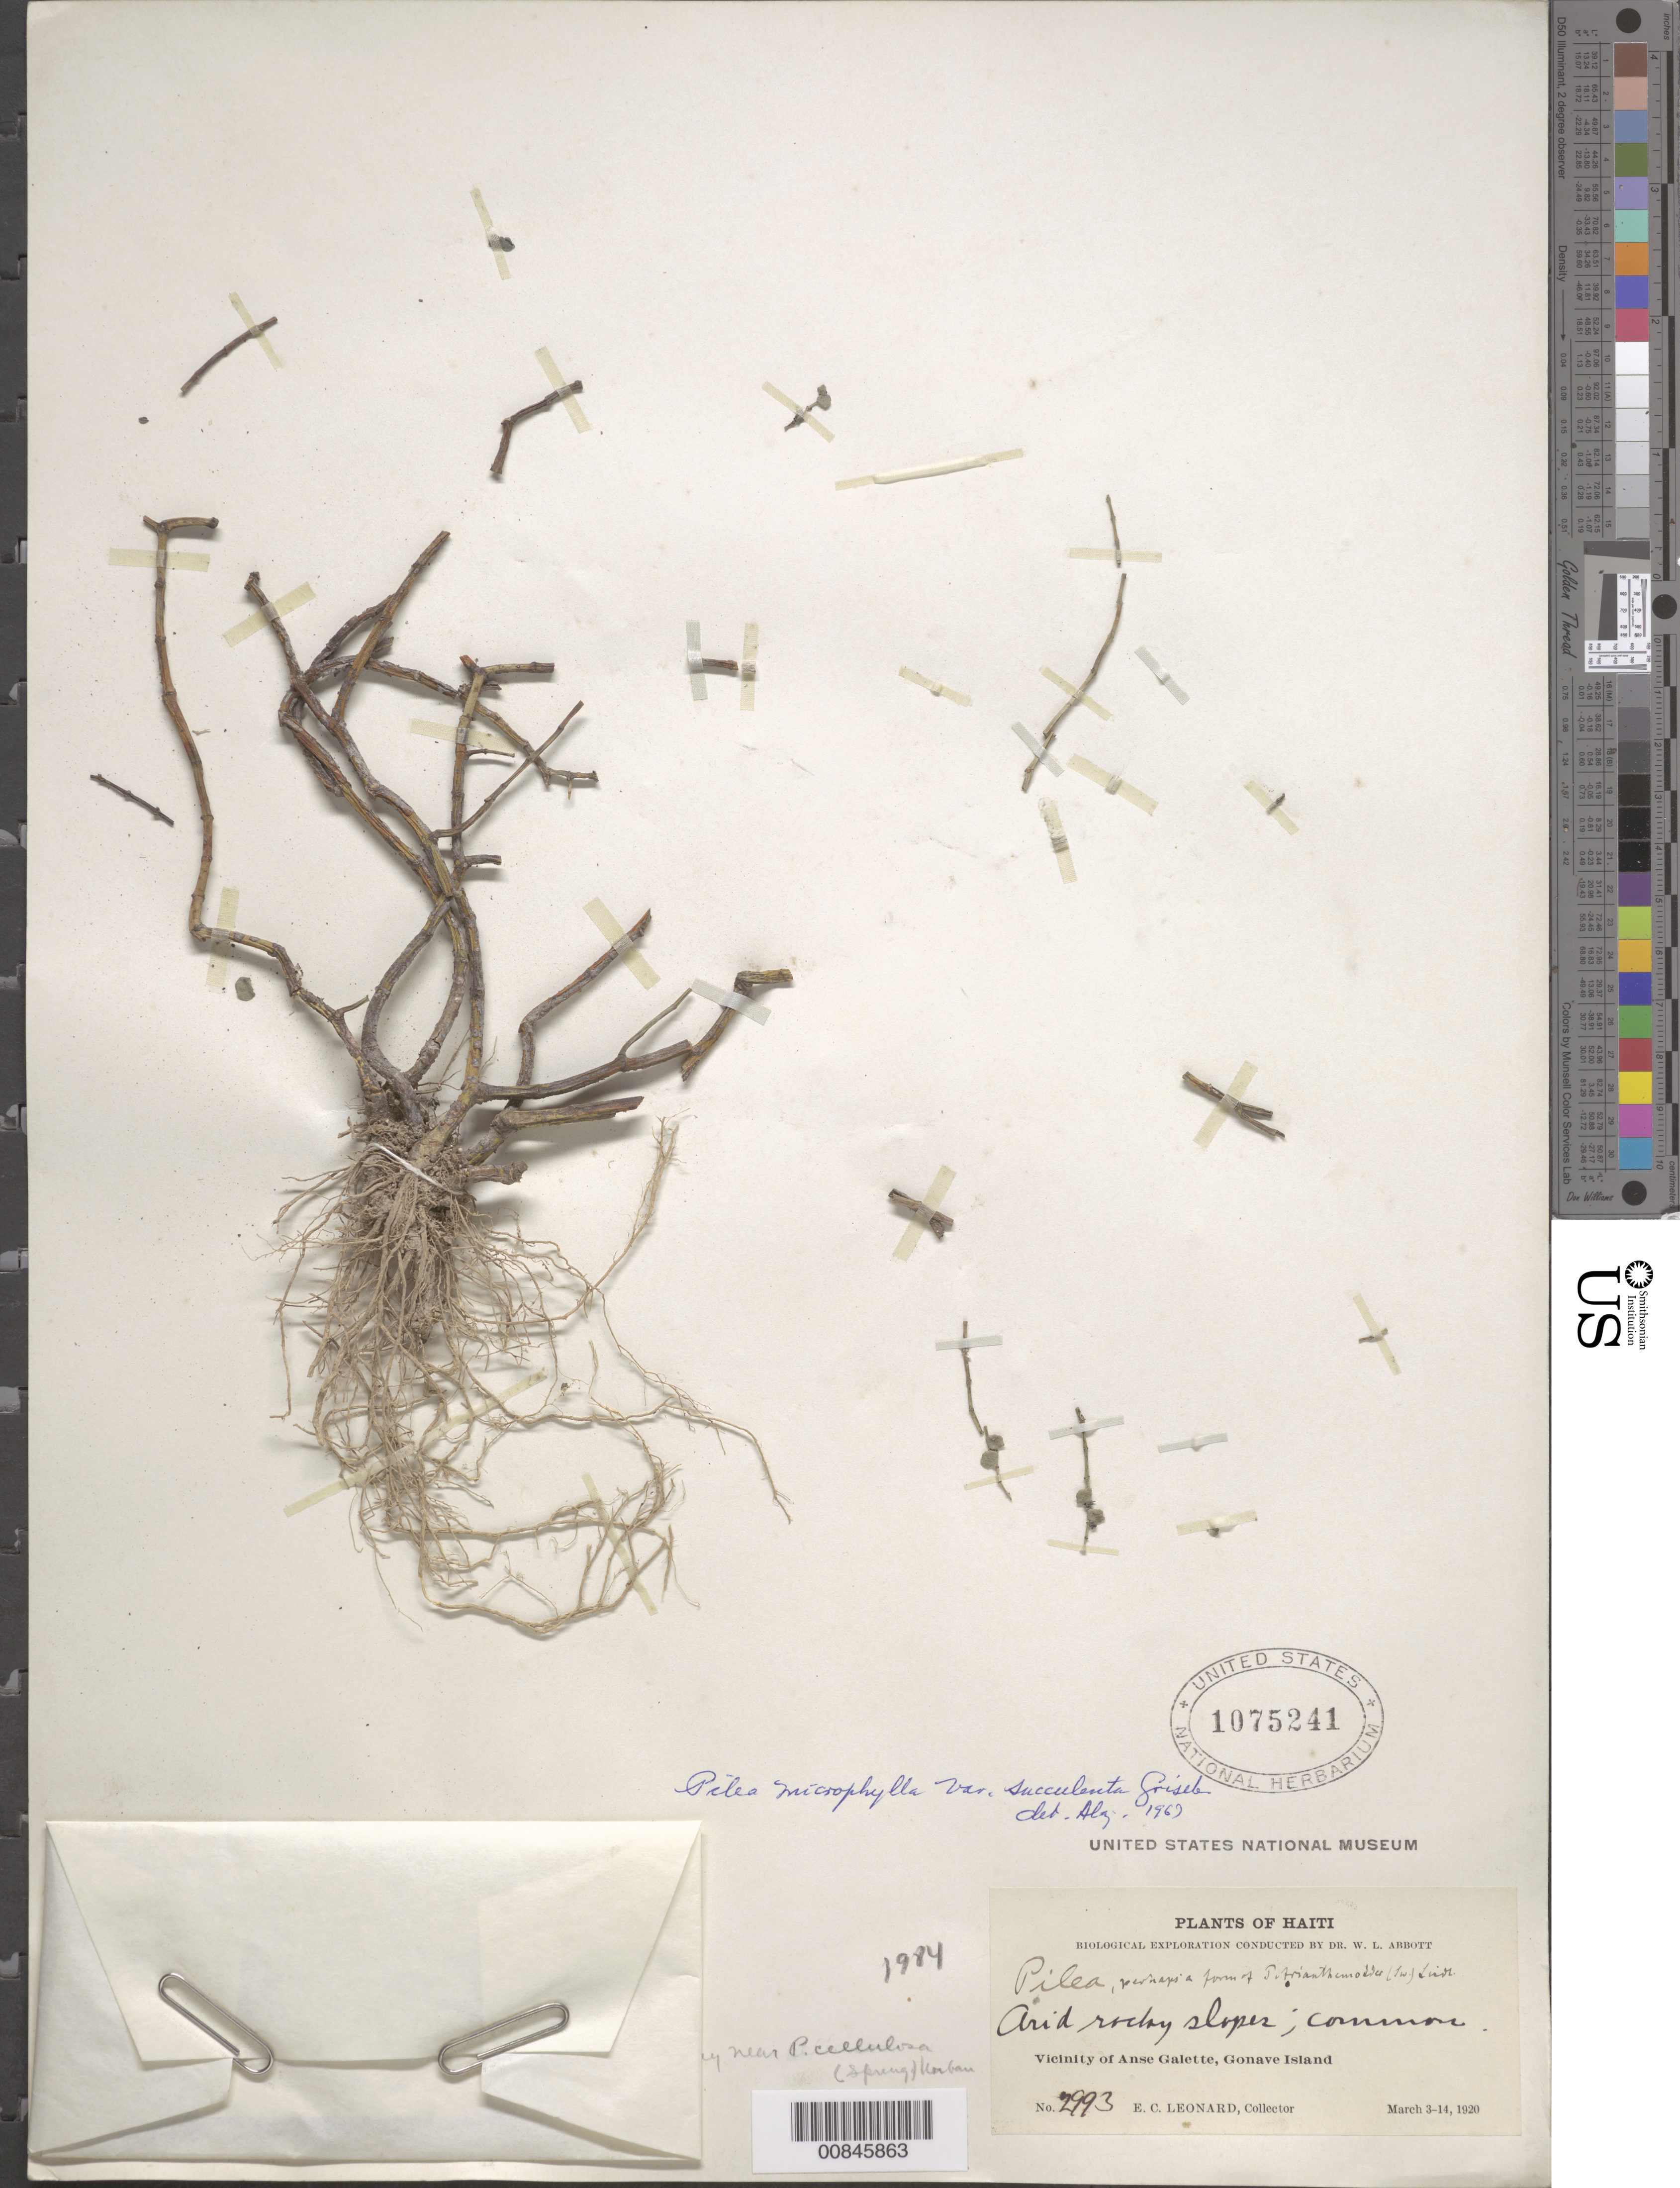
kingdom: Plantae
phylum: Tracheophyta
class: Magnoliopsida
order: Rosales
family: Urticaceae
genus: Pilea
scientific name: Pilea microphylla var. succulenta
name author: Griseb.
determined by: Liogier, Alain H.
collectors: E. C. Leonard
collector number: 2993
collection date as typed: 03 Mar 1920 to 14 Mar 1920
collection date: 1920-03-03/1920-03-14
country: Haiti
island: Gonave I.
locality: Vicinity of Anse Galette.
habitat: Arid rocky slopes.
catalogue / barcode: US 1075241